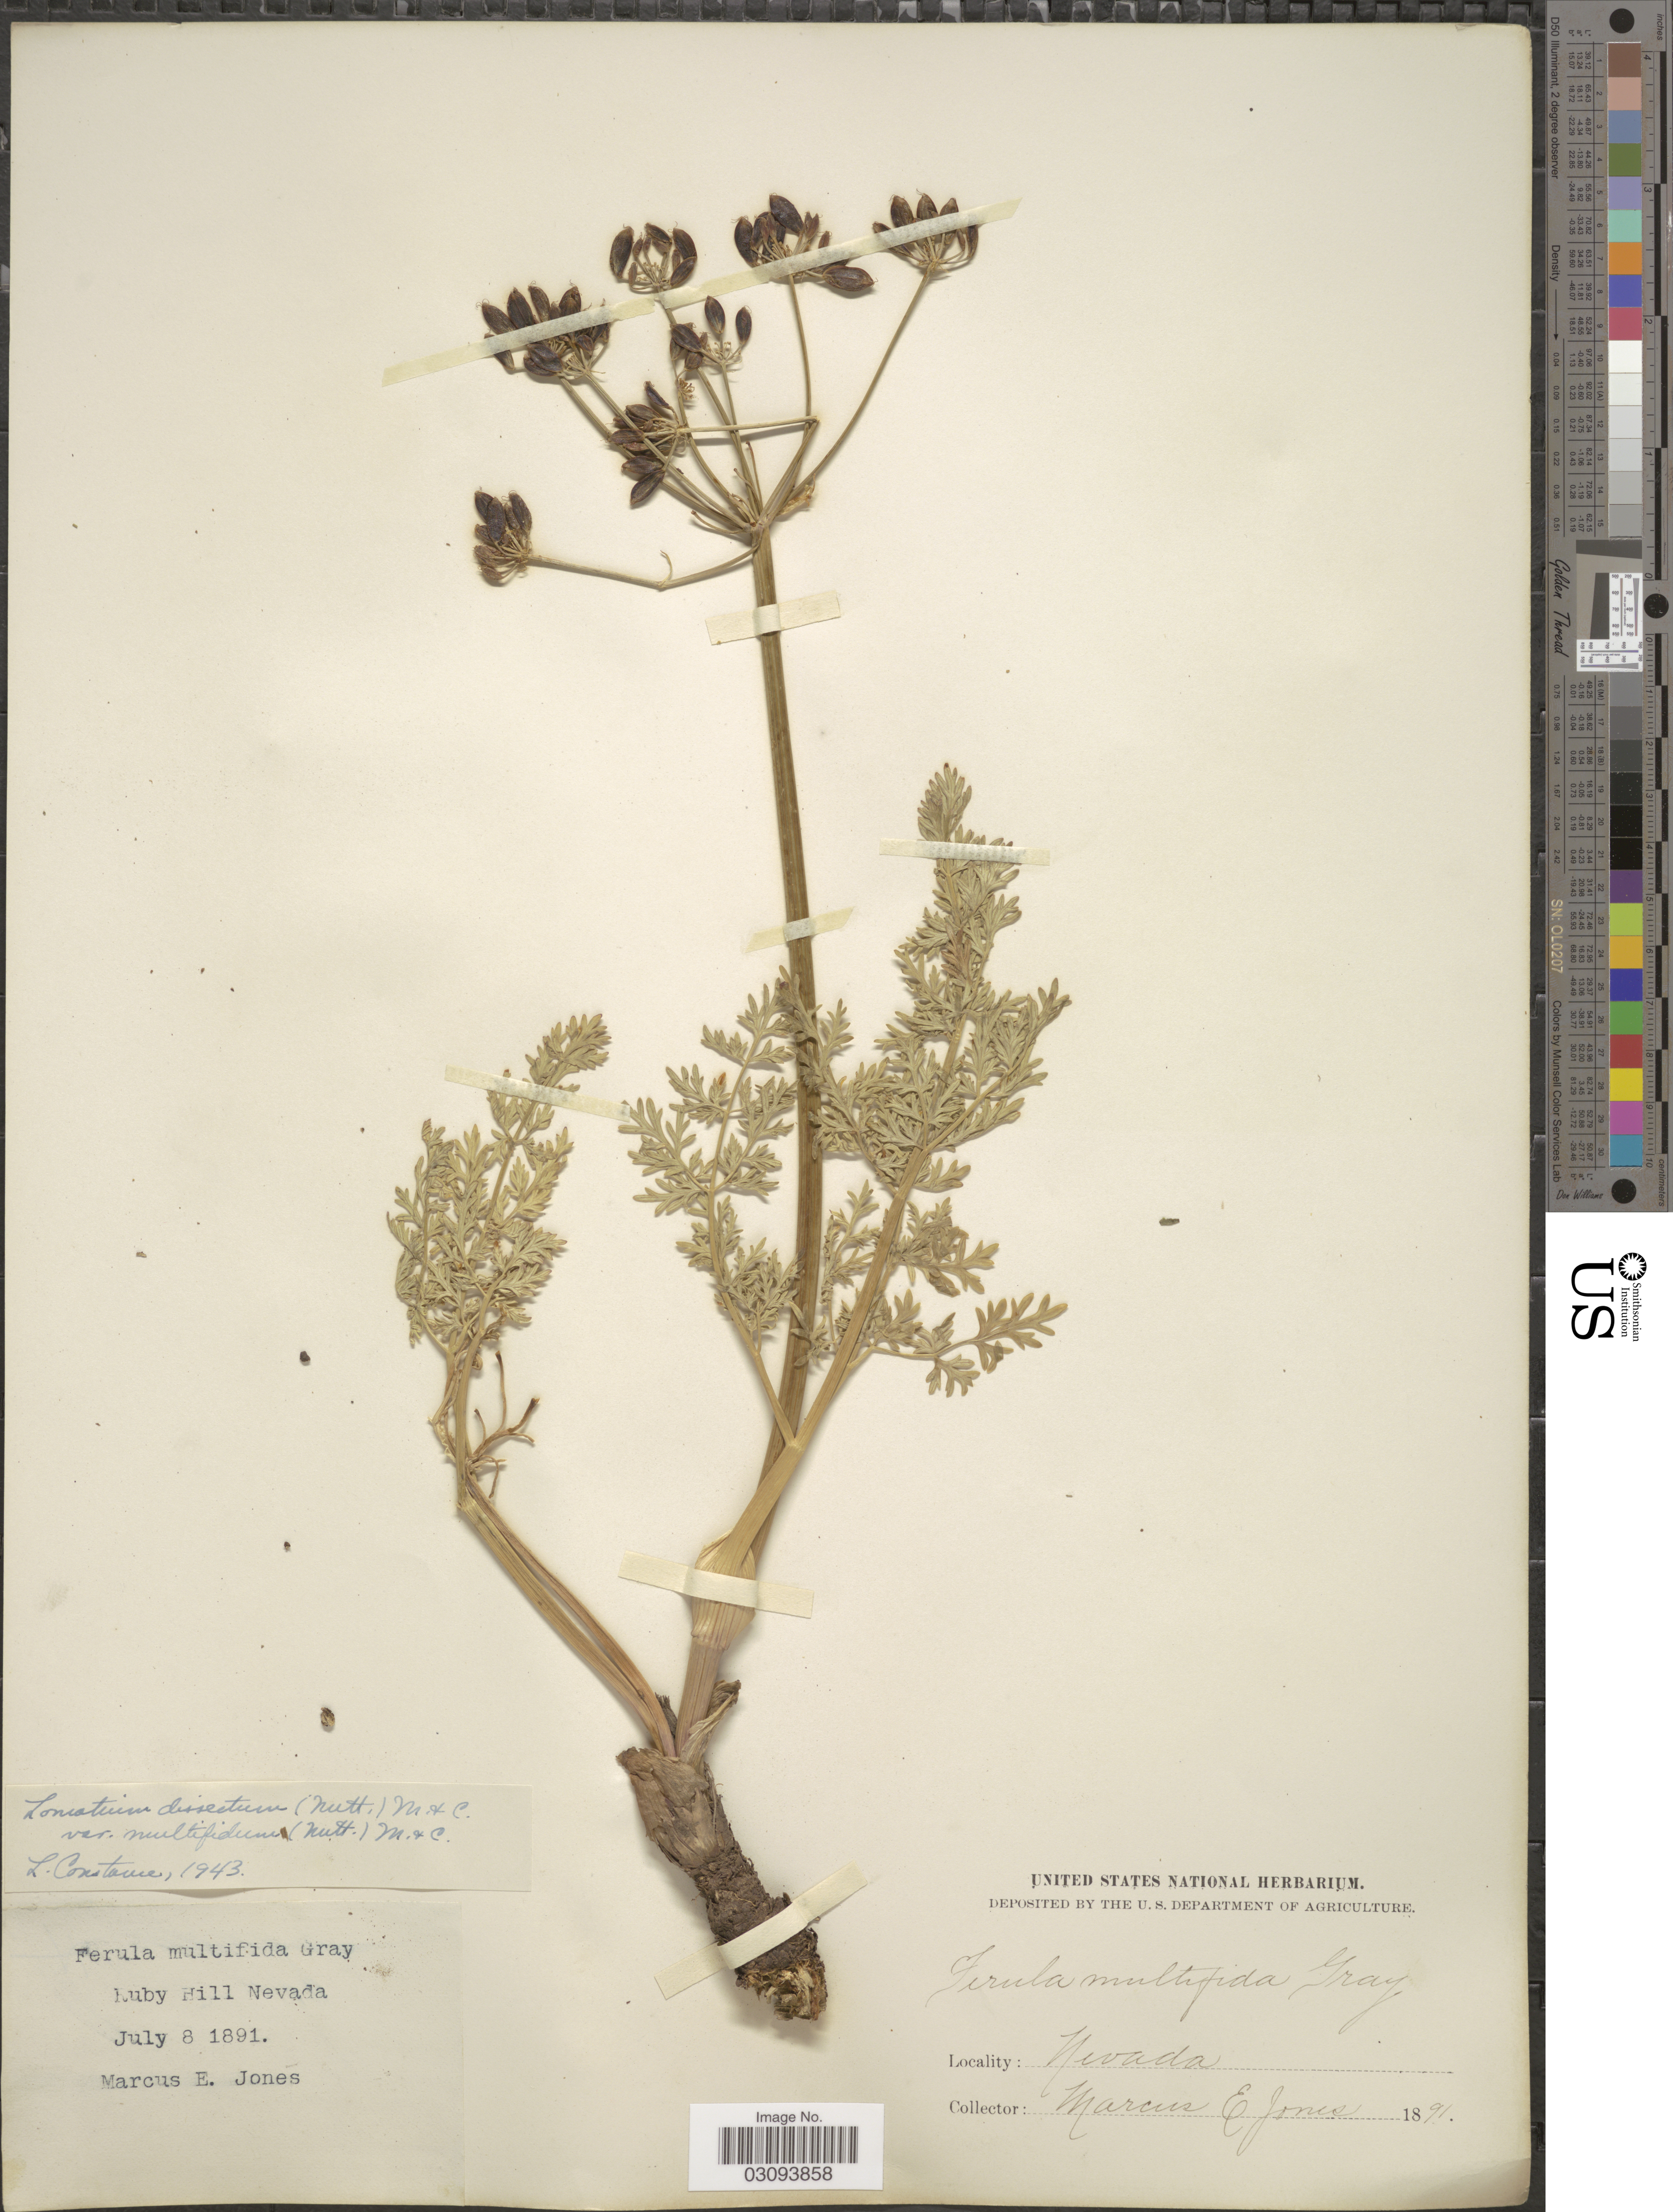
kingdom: Plantae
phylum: Tracheophyta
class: Magnoliopsida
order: Apiales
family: Apiaceae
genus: Lomatium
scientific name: Lomatium dissectum var. multifidum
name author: (Nutt.) Mathias & Constance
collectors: M. E. Jones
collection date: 1891-07-08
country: United States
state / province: Nevada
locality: Ruby Hill.